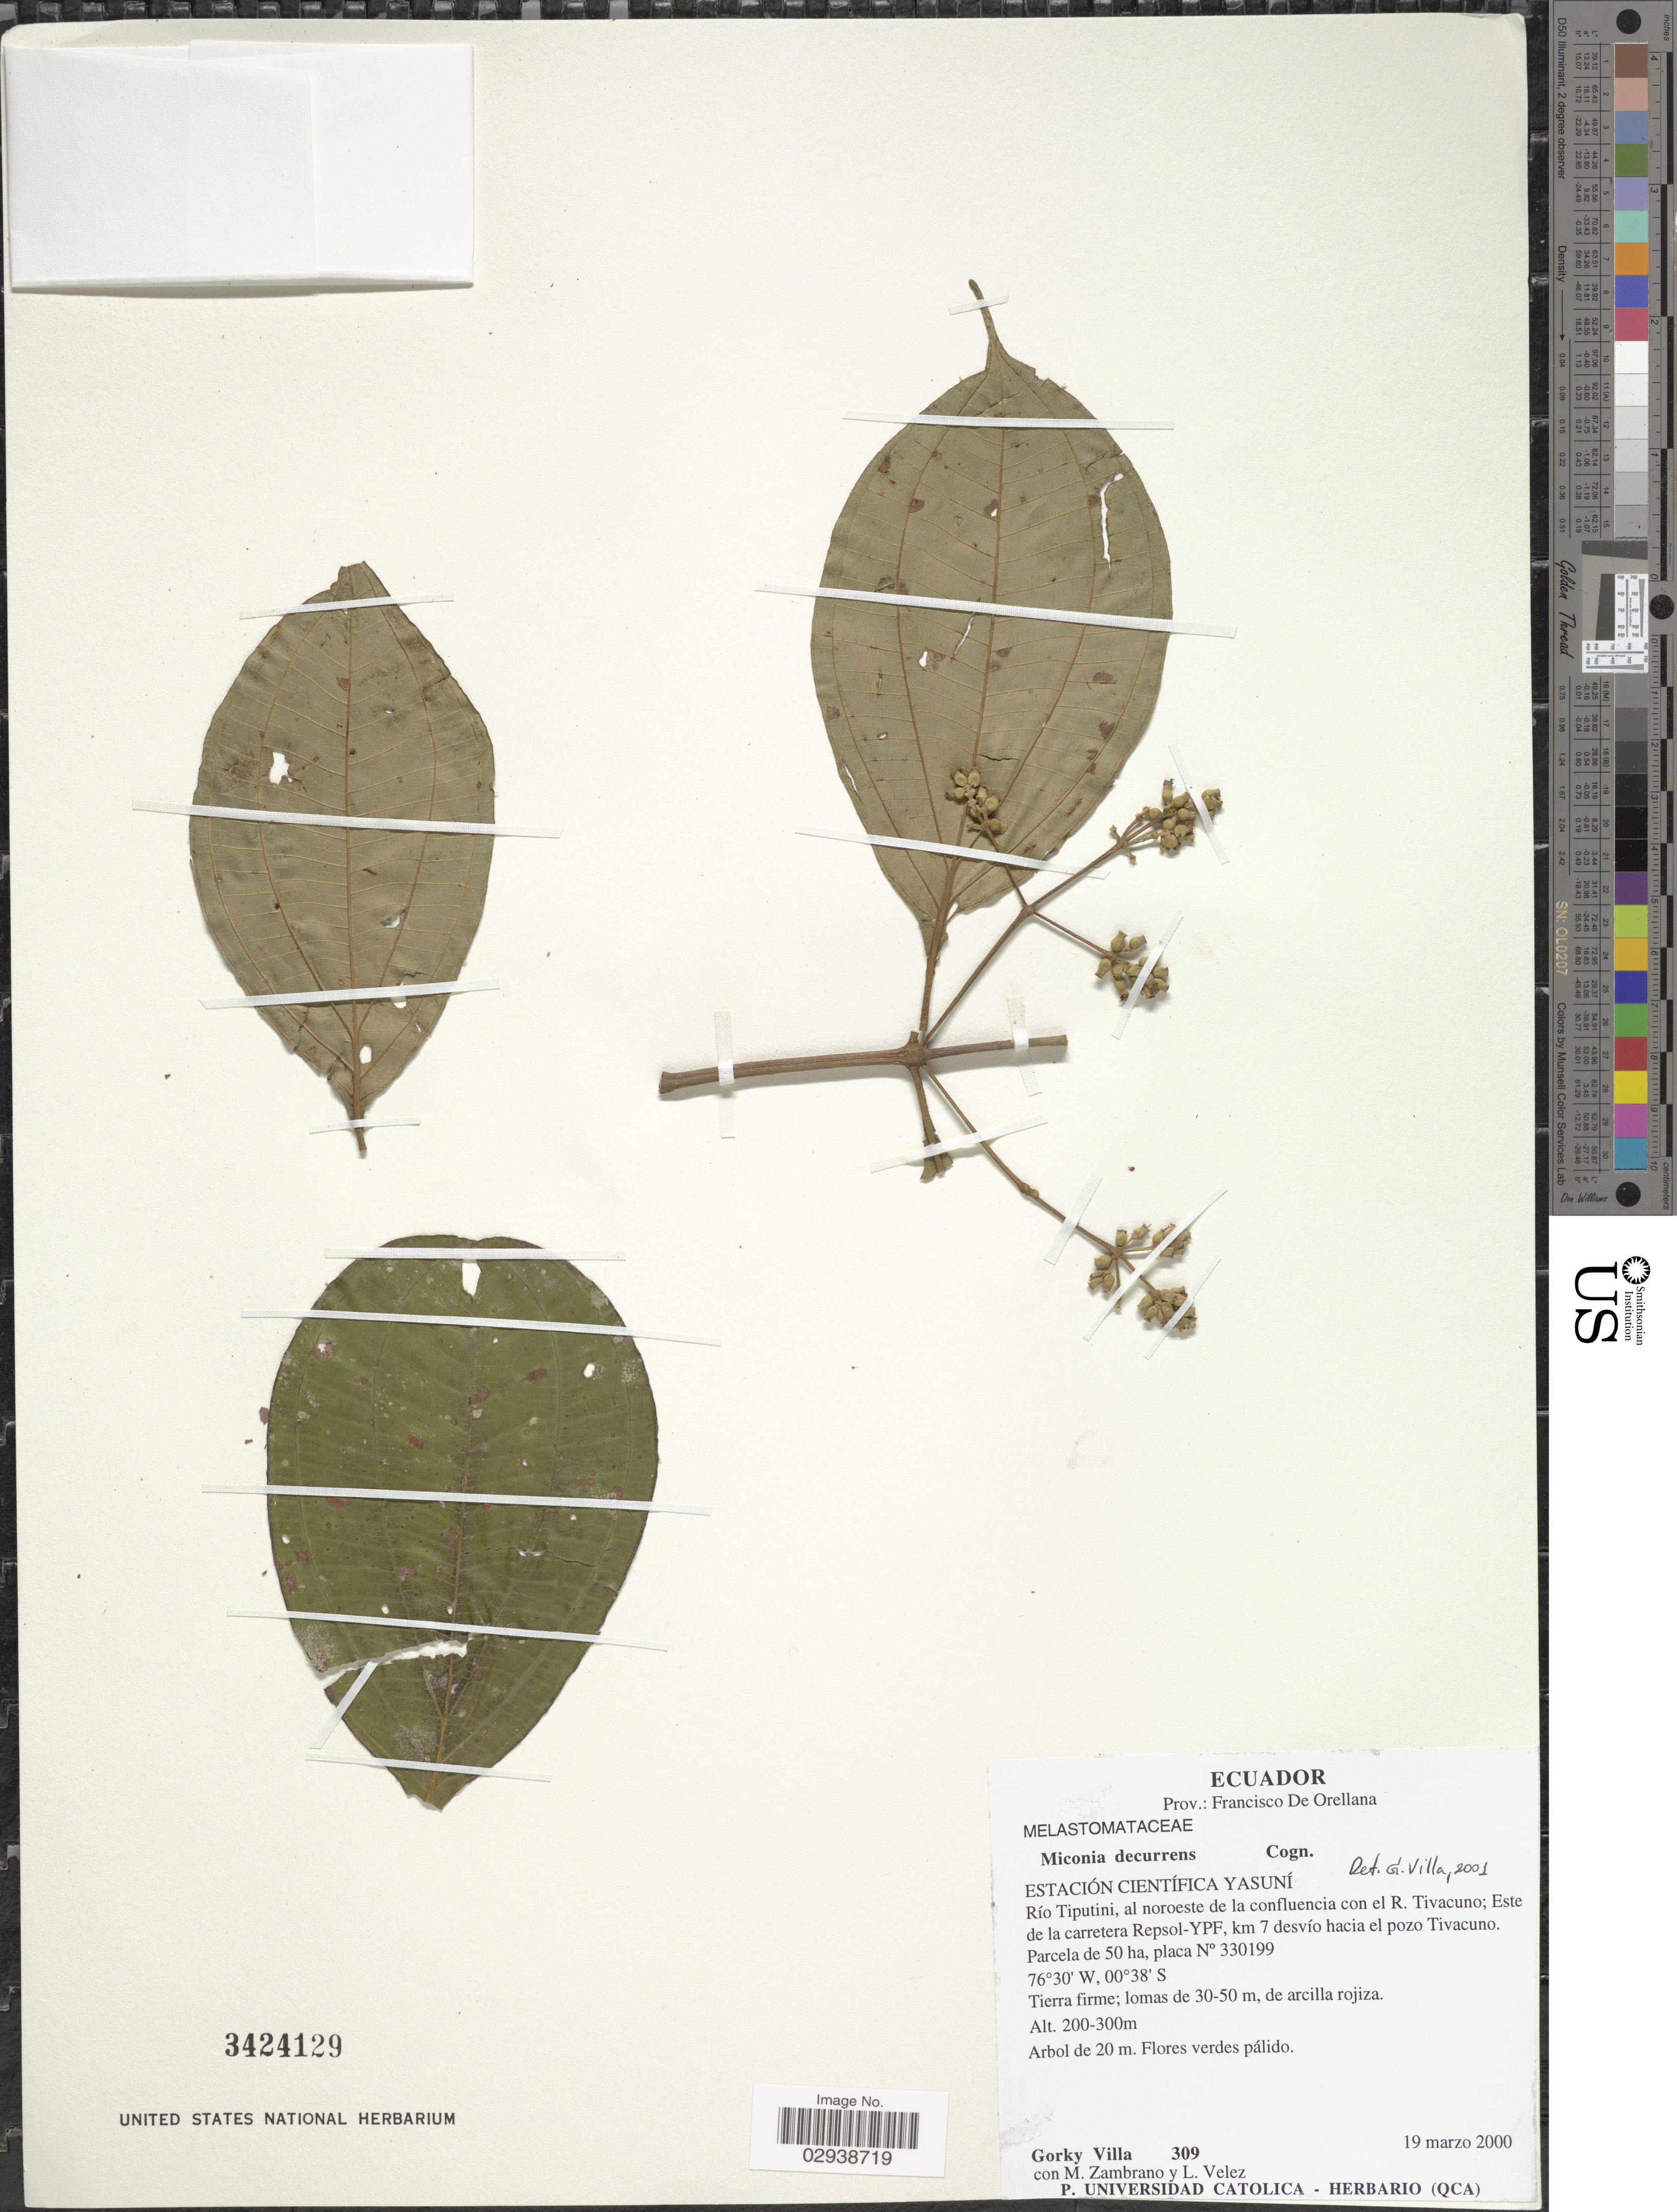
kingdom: Plantae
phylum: Tracheophyta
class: Magnoliopsida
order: Myrtales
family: Melastomataceae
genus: Miconia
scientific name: Miconia decurrens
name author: Cogn.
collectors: G. Villa, M. Zambrano & L. Velez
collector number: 309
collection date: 2000-03-19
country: Ecuador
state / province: Orellana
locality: Prov. Francisco De Orellana, Estación Científica Yasuní, Río Tiputini, al noroeste de la confluencia con el R. Tivacuno; Este de la carretera Repsol-YPF, km 7 desvío hacia el pozo Tivacuno, Parcela de 50 ha, placa N° 330199.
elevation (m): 200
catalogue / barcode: US 3424129